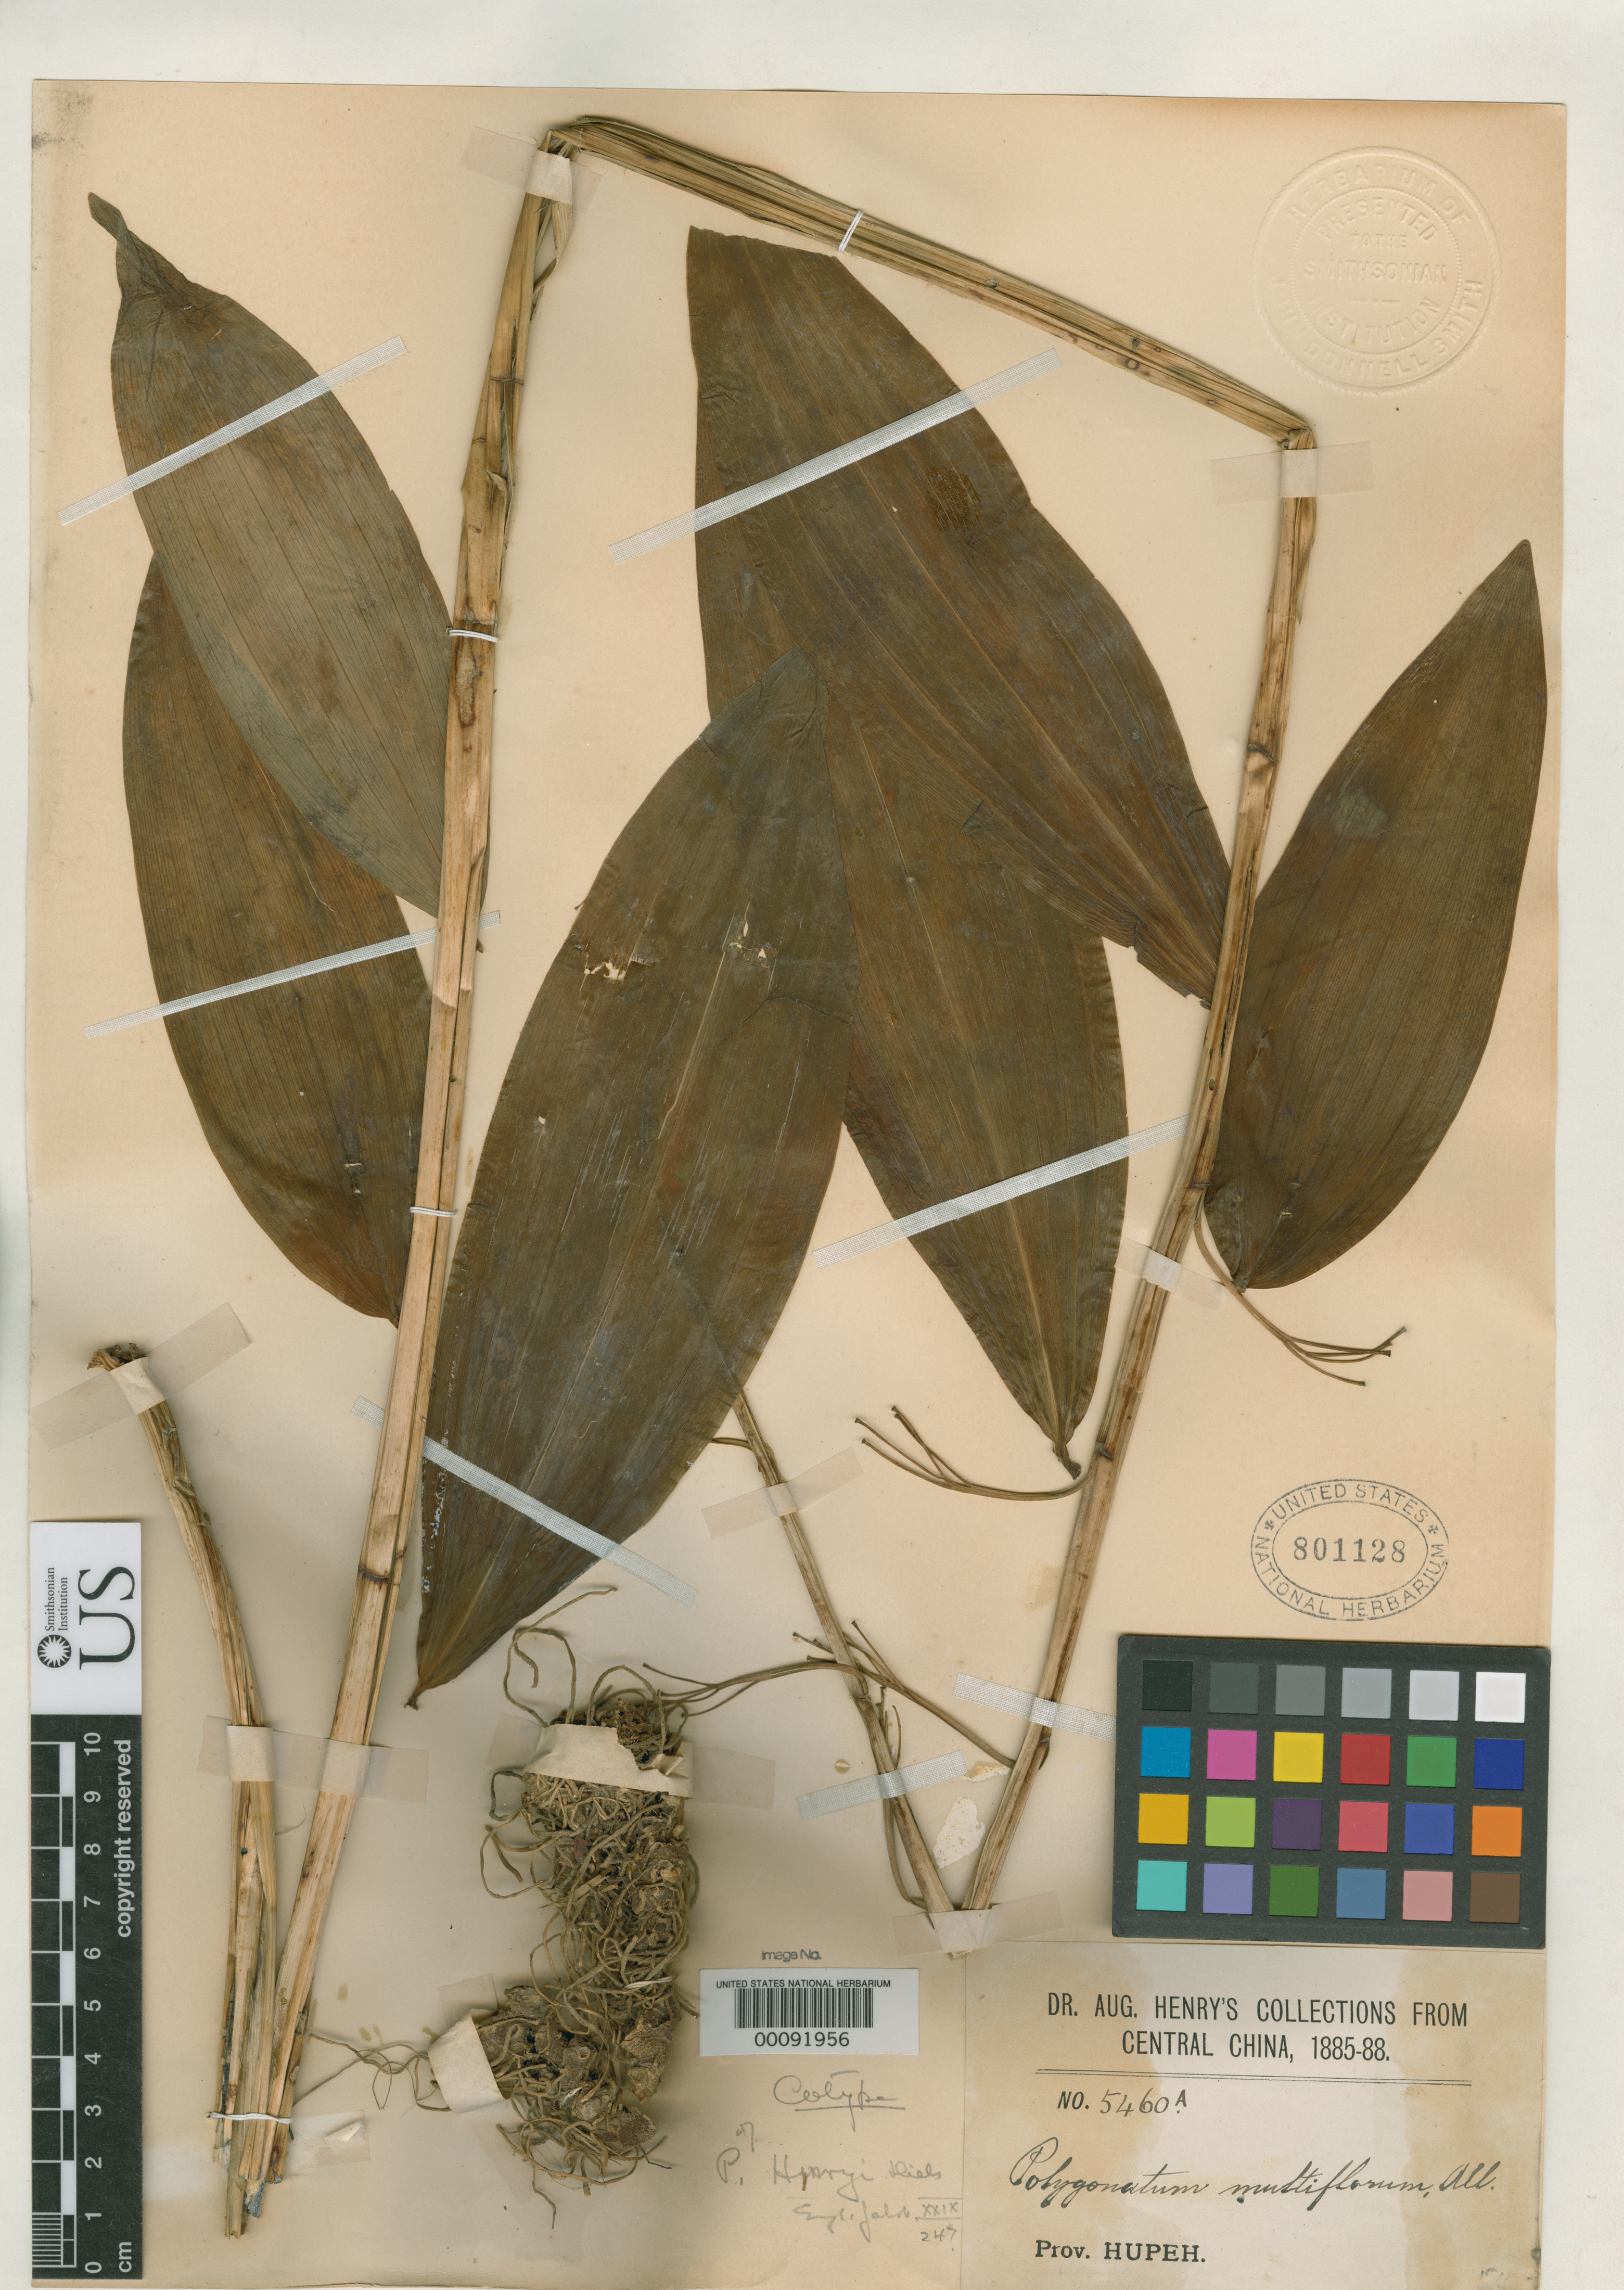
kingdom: Plantae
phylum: Tracheophyta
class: Liliopsida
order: Asparagales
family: Asparagaceae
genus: Polygonatum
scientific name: Polygonatum henryi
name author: Diels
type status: Isotype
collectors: A. Henry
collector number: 5460 A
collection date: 1885/1888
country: China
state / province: Hubei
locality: Central China. Prov. Hupeh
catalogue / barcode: US 801128